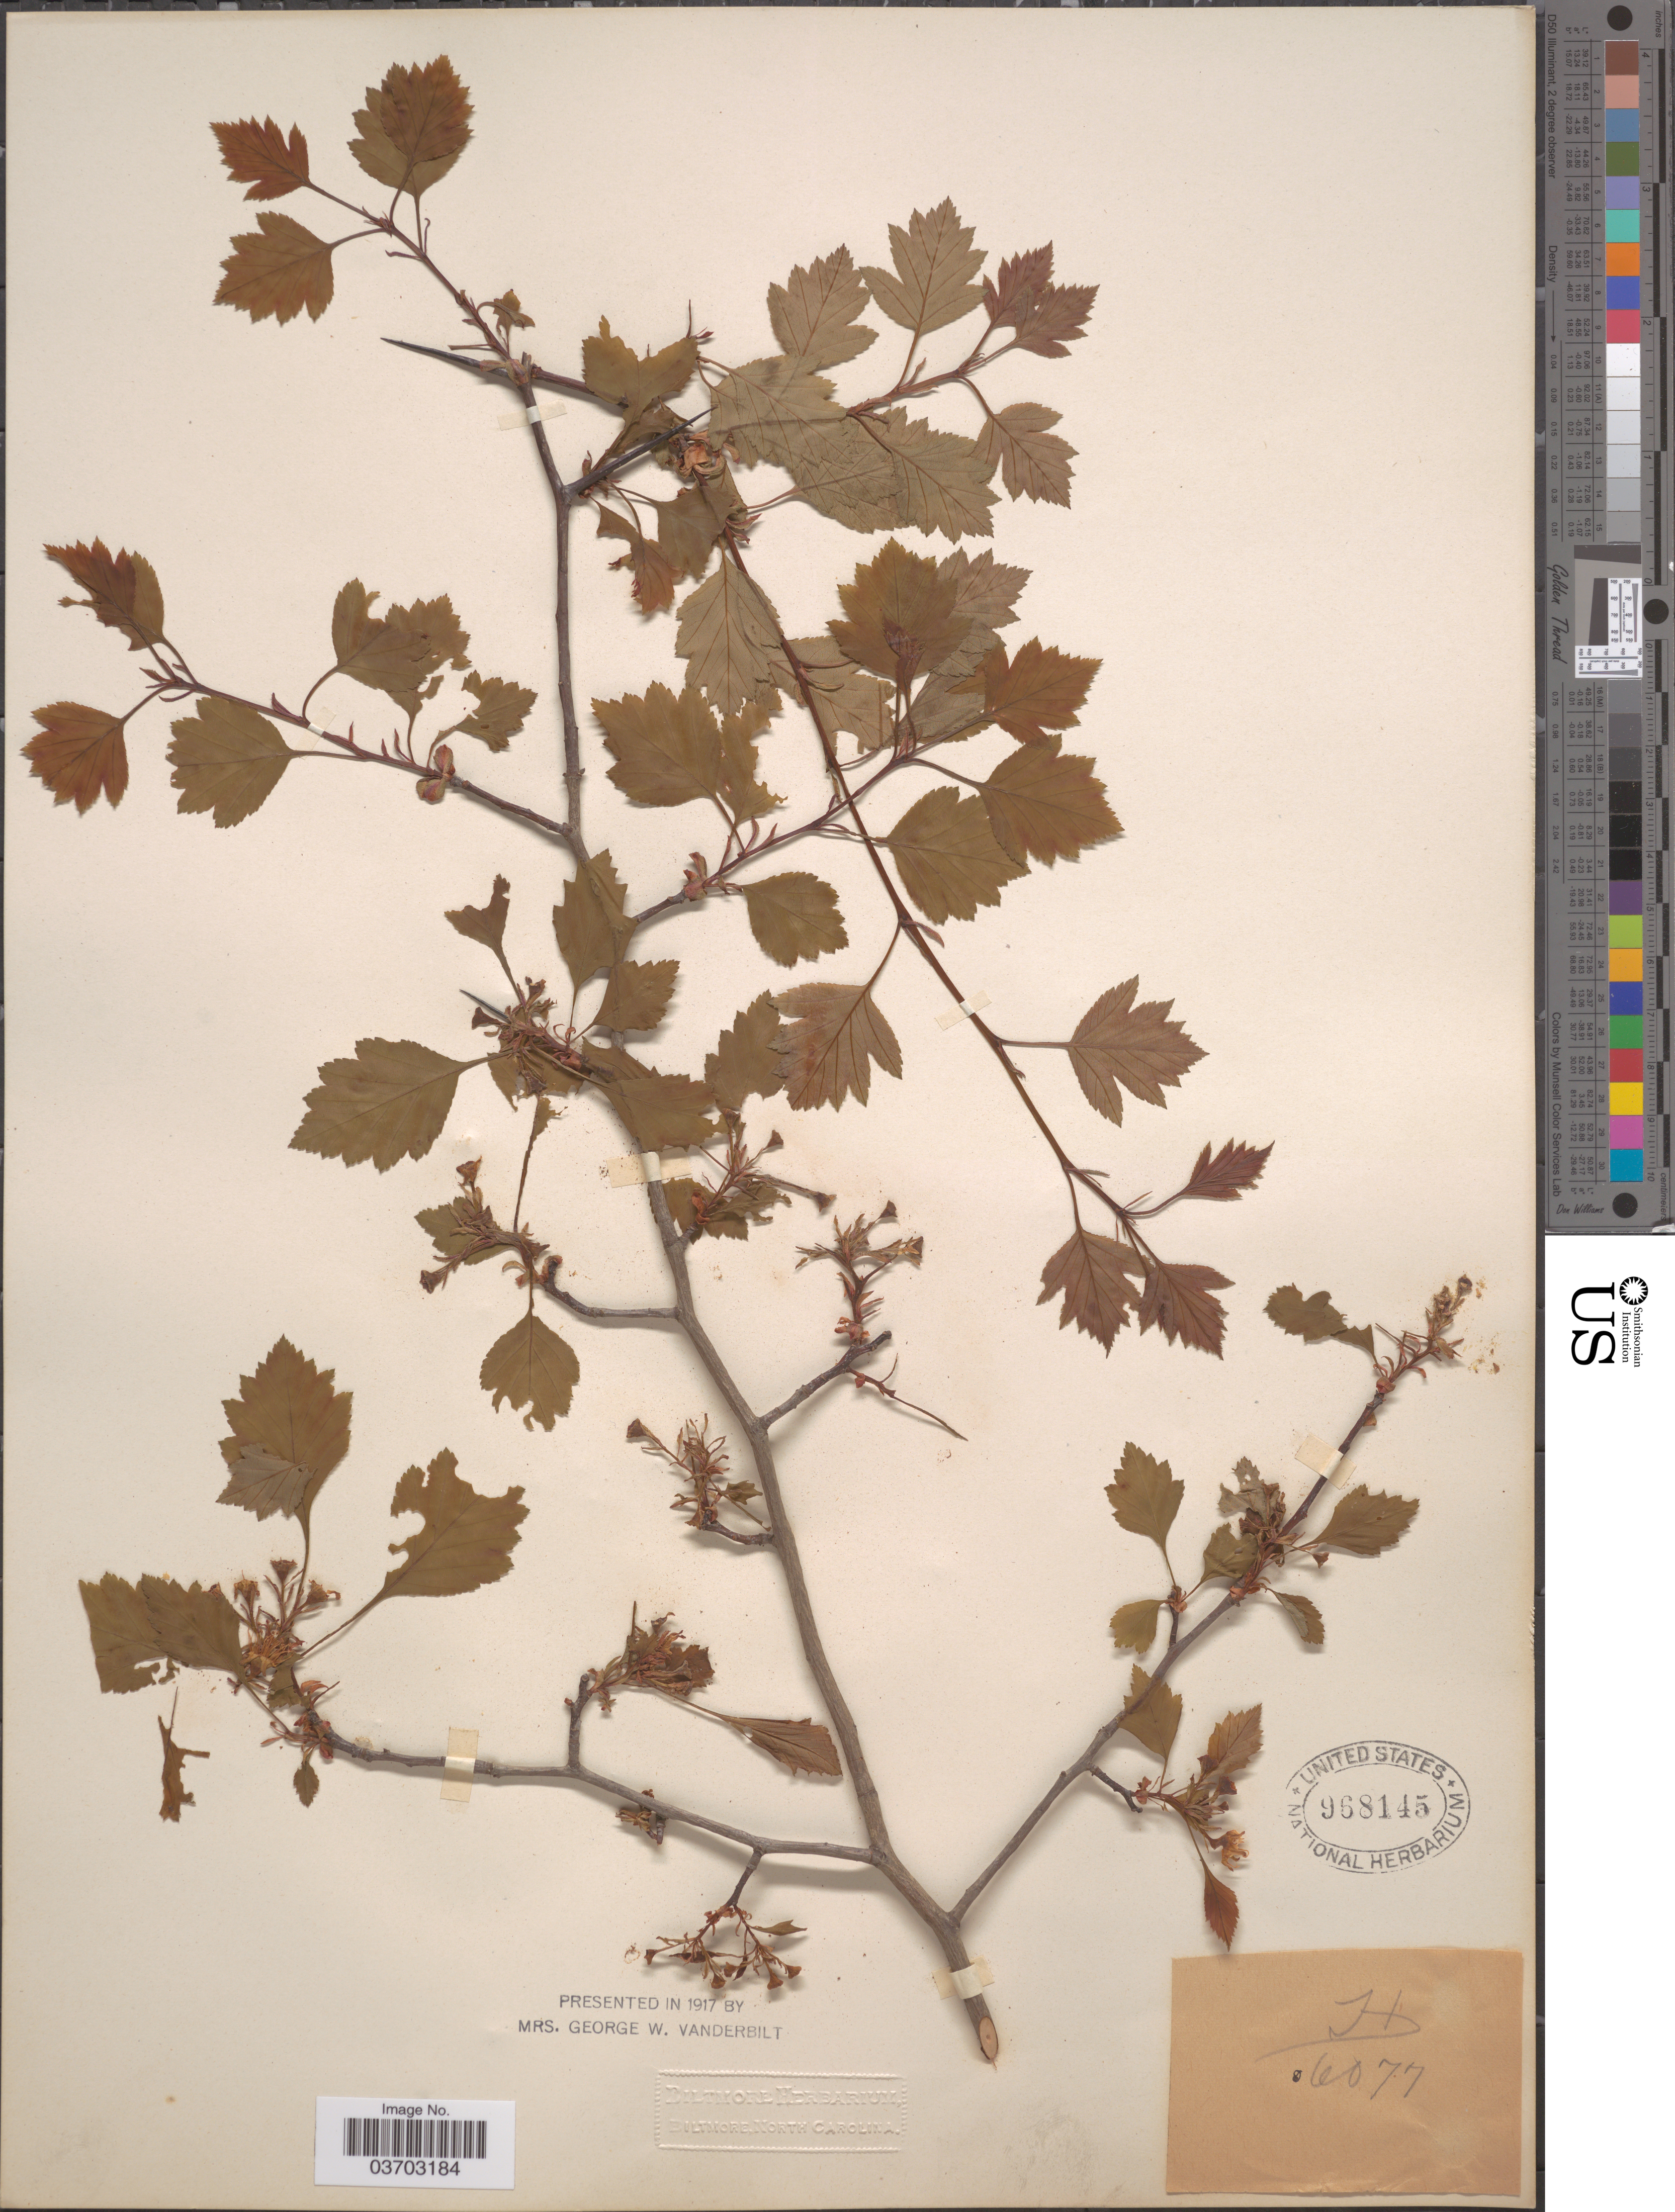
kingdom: Plantae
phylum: Tracheophyta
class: Magnoliopsida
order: Rosales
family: Rosaceae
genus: Crataegus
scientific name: Crataegus sp.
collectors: ex herb. Biltmore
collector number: H6077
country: United States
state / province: North Carolina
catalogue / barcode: US 968145